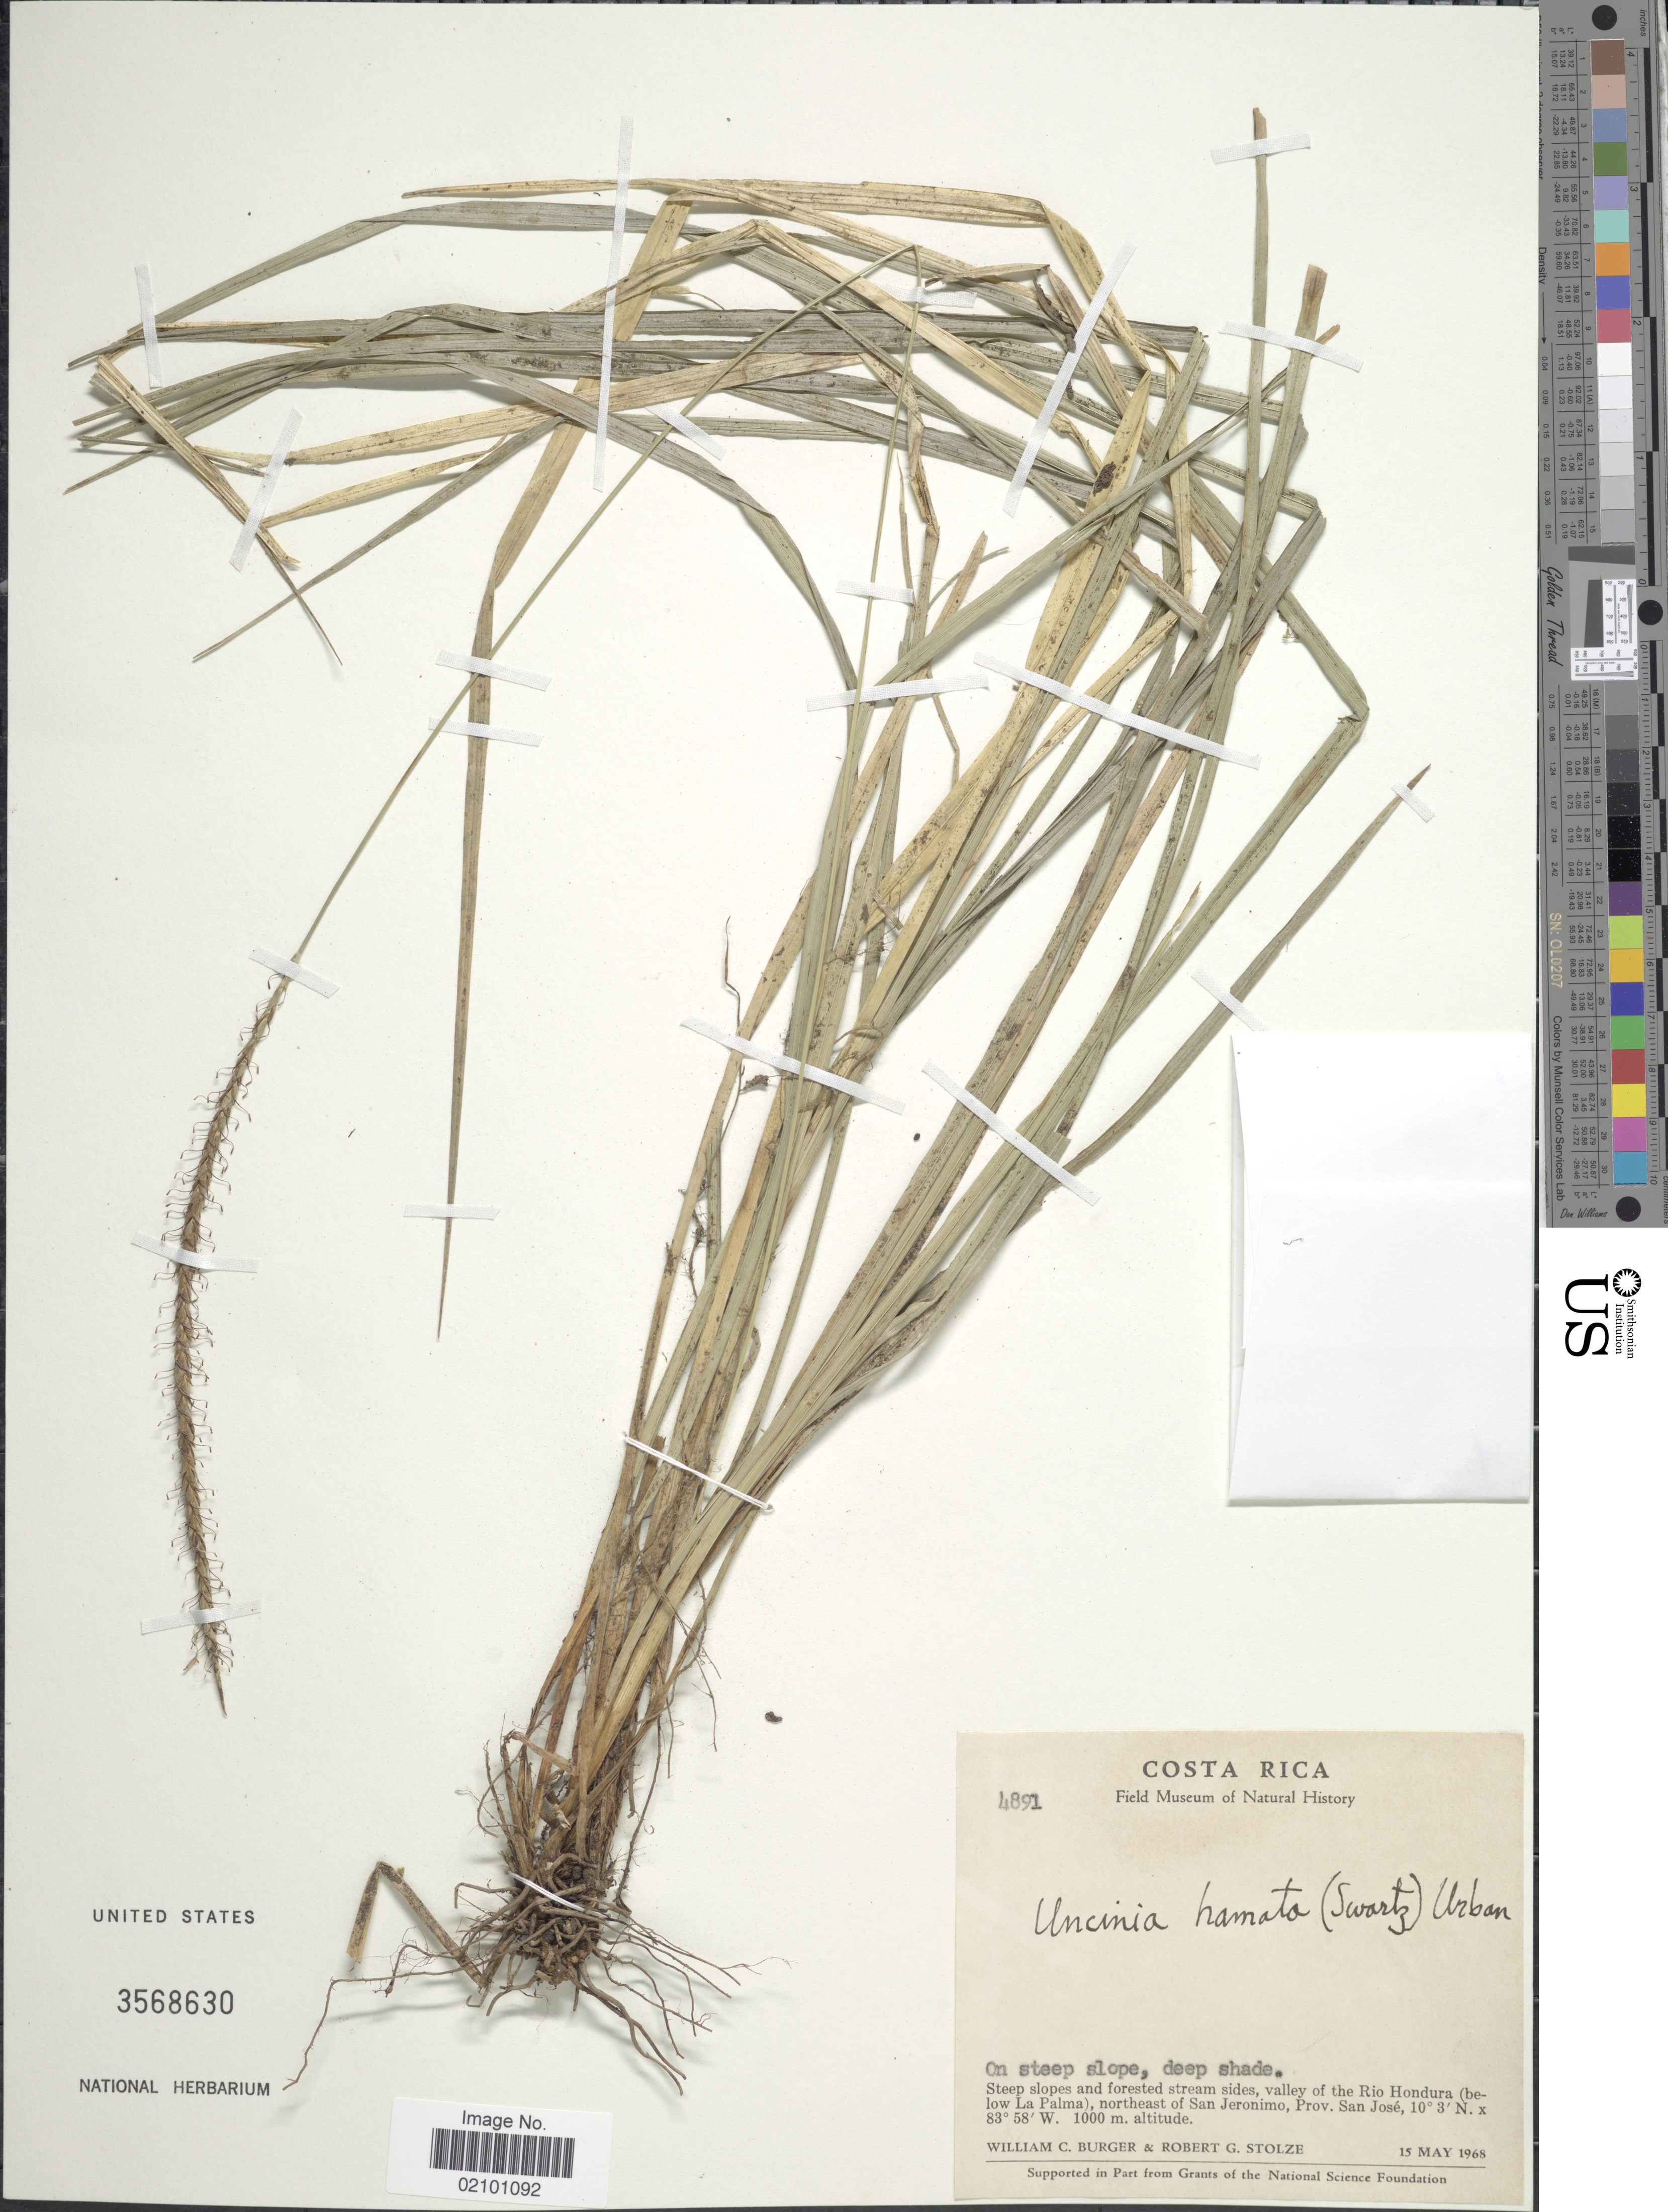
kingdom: Plantae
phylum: Tracheophyta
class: Liliopsida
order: Poales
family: Cyperaceae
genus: Carex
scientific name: Carex hamata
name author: Sw.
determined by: Jimnéz-Mejias, Pedro, (UPOS), Universidad Pablo de Olavide (SPAIN)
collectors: W. Burger & R. G. Stolze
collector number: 4891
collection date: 1968-05-15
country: Costa Rica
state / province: San José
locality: Valley of the Rio Hondura (below La Palma), northeast of Jeronimo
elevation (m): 1000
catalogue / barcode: US 3568630